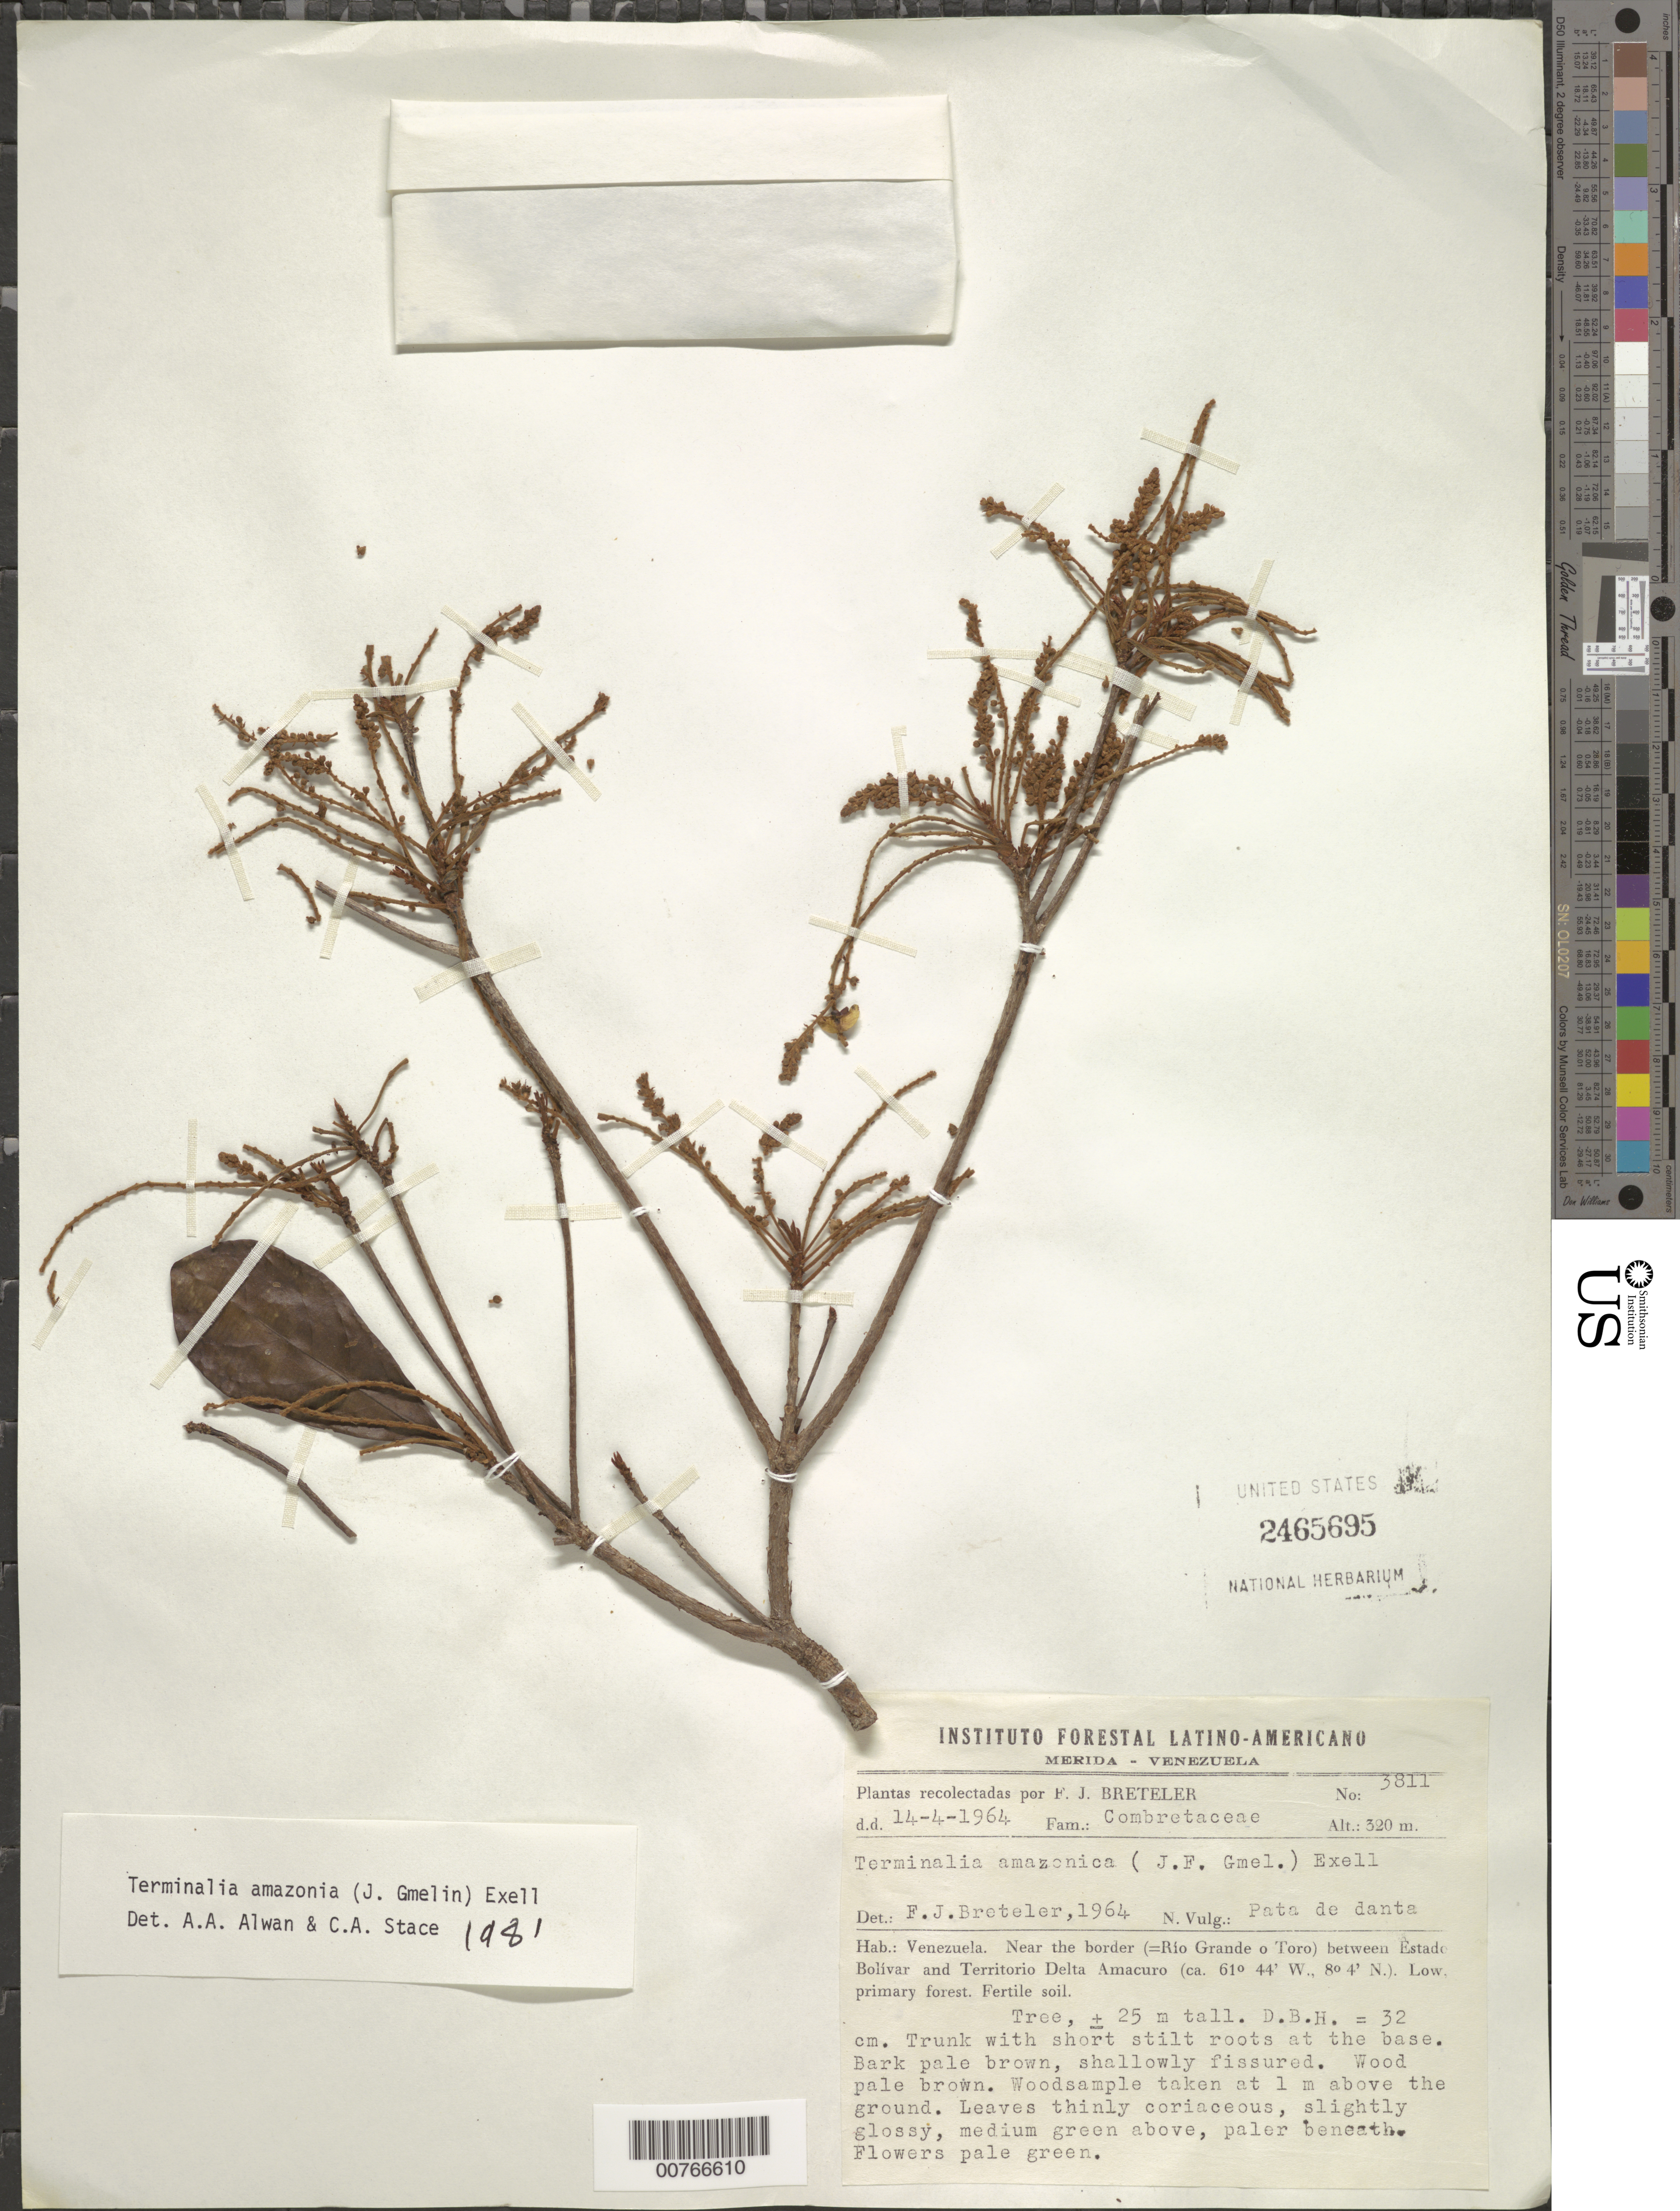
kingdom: Plantae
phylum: Tracheophyta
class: Magnoliopsida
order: Myrtales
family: Combretaceae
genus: Terminalia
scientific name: Terminalia amazonia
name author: (J.F. Gmel.) Exell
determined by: Alwan, A. R.; Stace, C. A.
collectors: F. J. Breteler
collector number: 3811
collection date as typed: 14-Apr-64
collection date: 1964-04-14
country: Venezuela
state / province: Bolívar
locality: Río Grande o Toro, near border between Estado Bolívar and Territorío Delta Amacuro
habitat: Low, primary forest, fertile soil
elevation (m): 320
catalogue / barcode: US 2465695